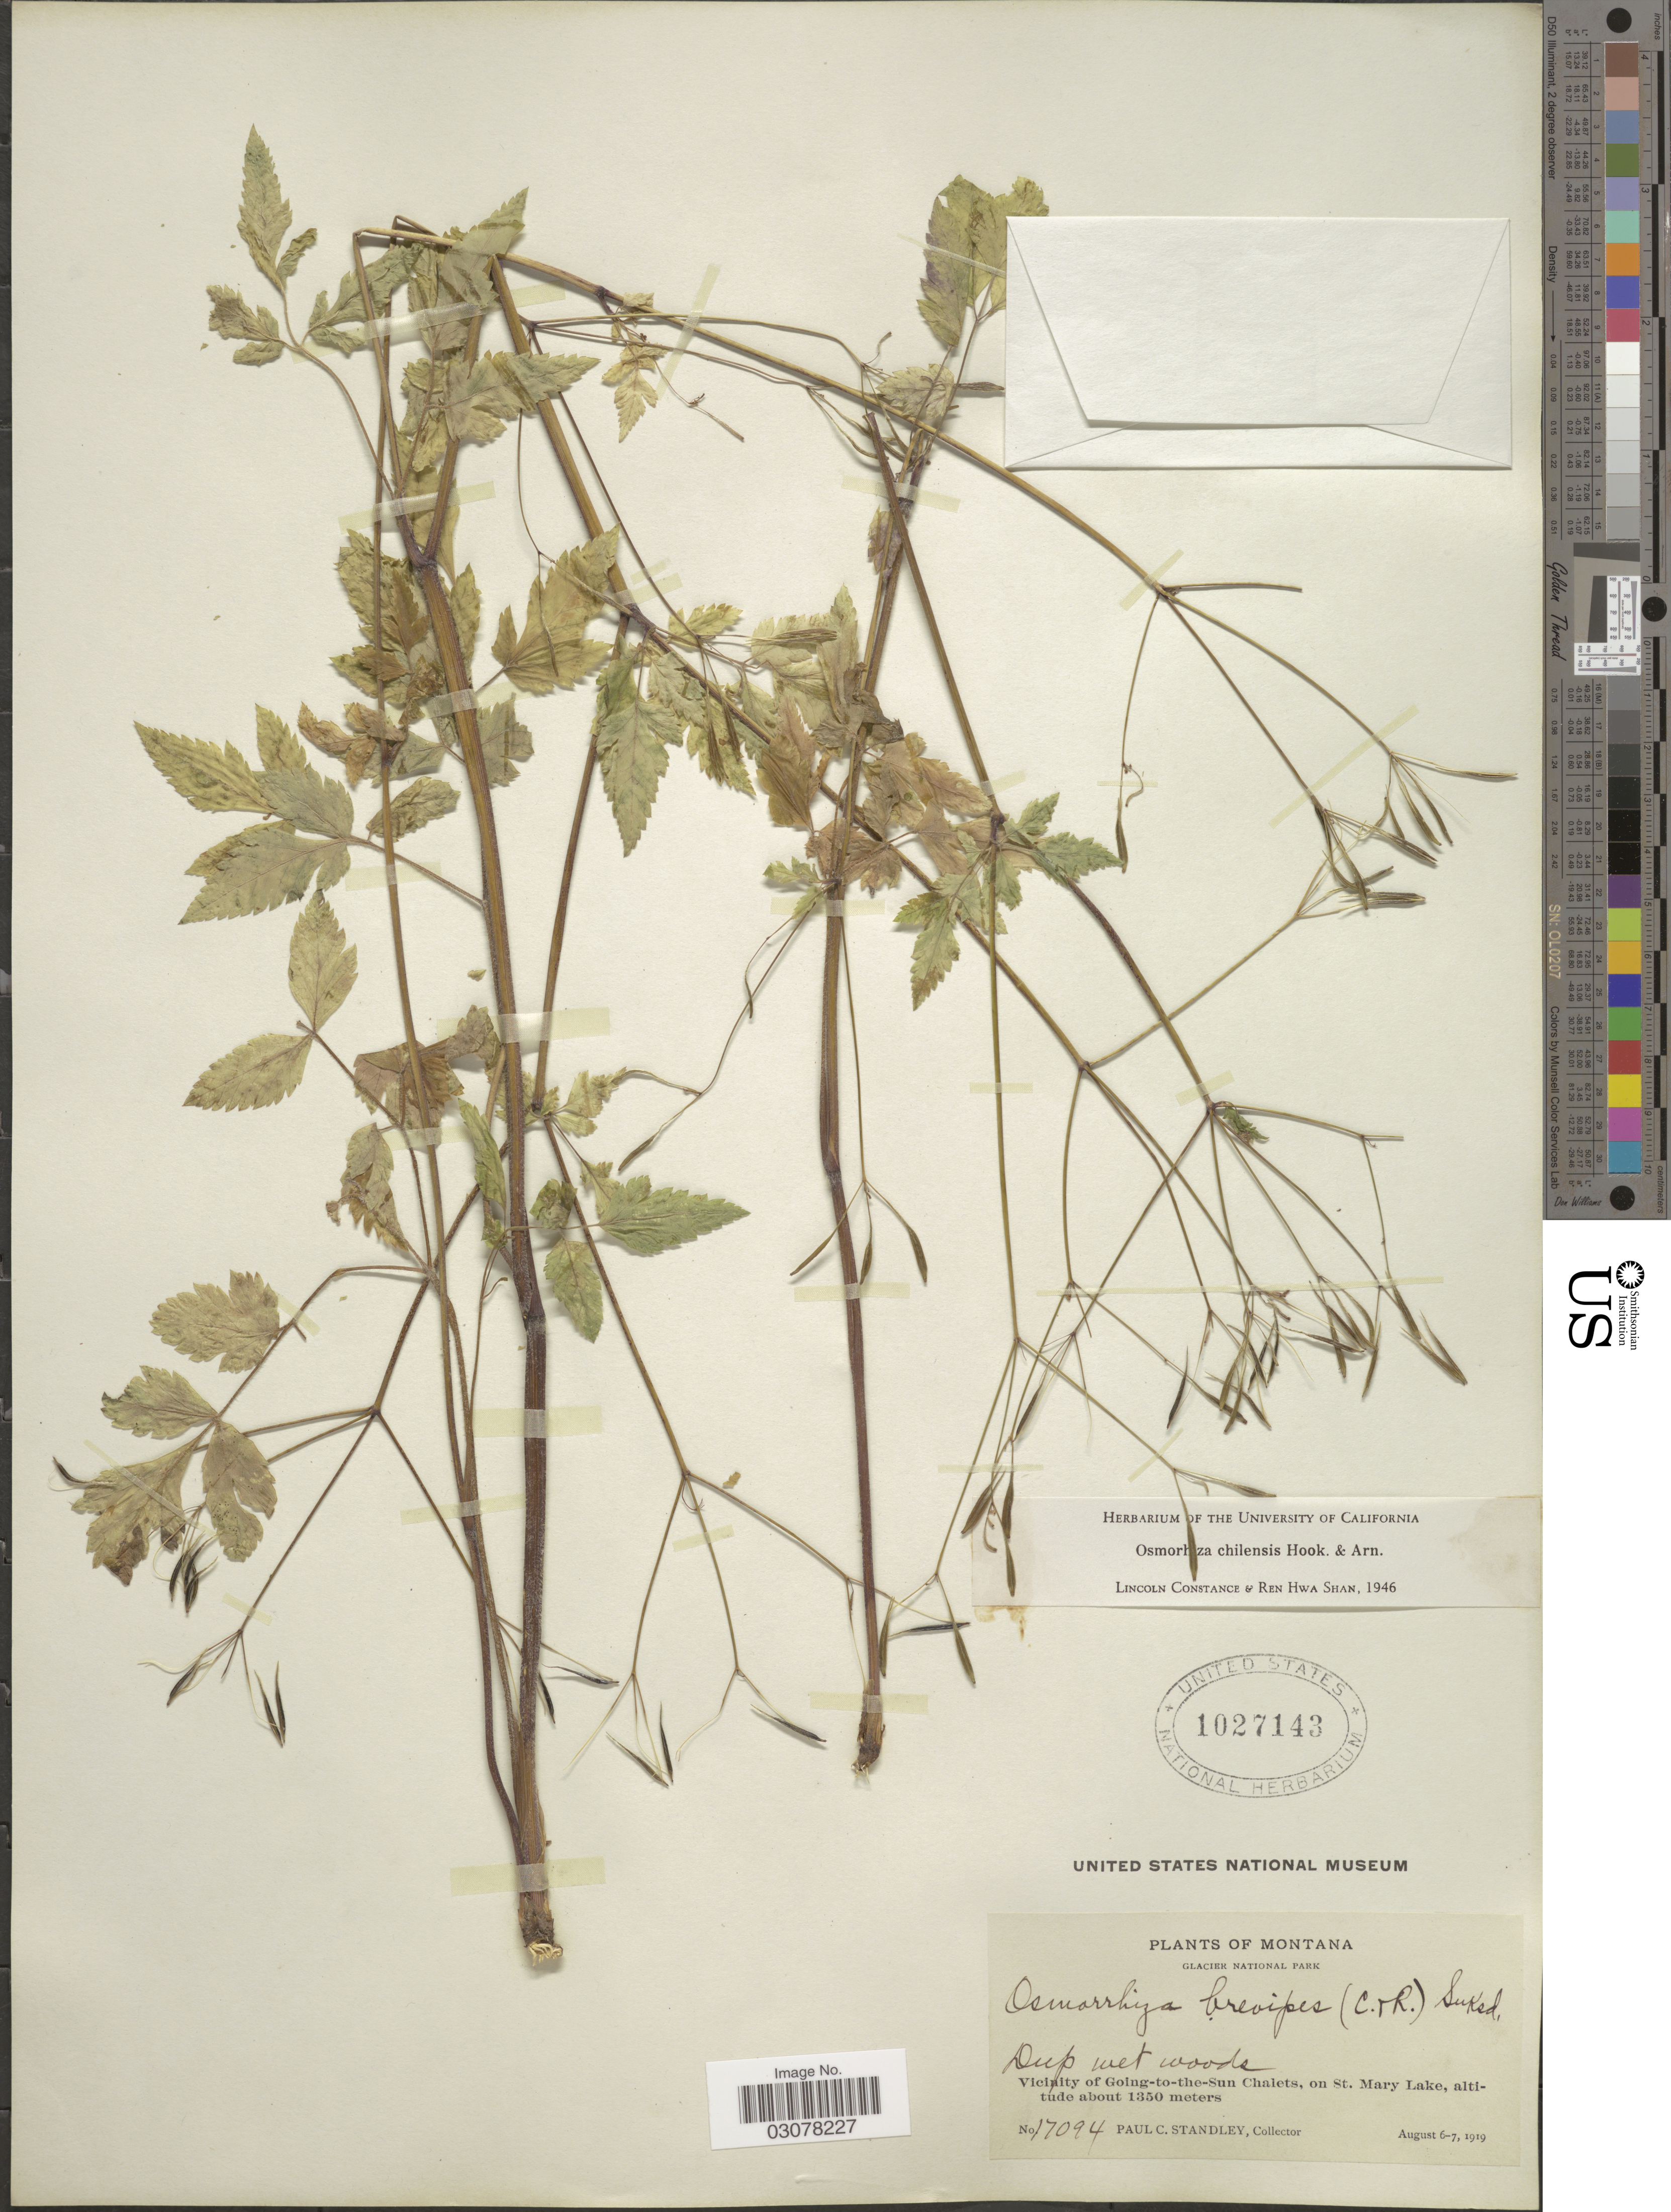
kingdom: Plantae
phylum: Tracheophyta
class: Magnoliopsida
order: Apiales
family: Apiaceae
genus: Osmorhiza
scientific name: Osmorhiza chilensis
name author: Hook. & Arn.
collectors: P. C. Standley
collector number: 17094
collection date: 1919-08-06/1919-08-07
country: United States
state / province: Montana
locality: Glacier National Park. Vicinity of Going-to-the-Sun Chalets, on St. Mary Lake.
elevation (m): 1350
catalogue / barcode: US 1027143